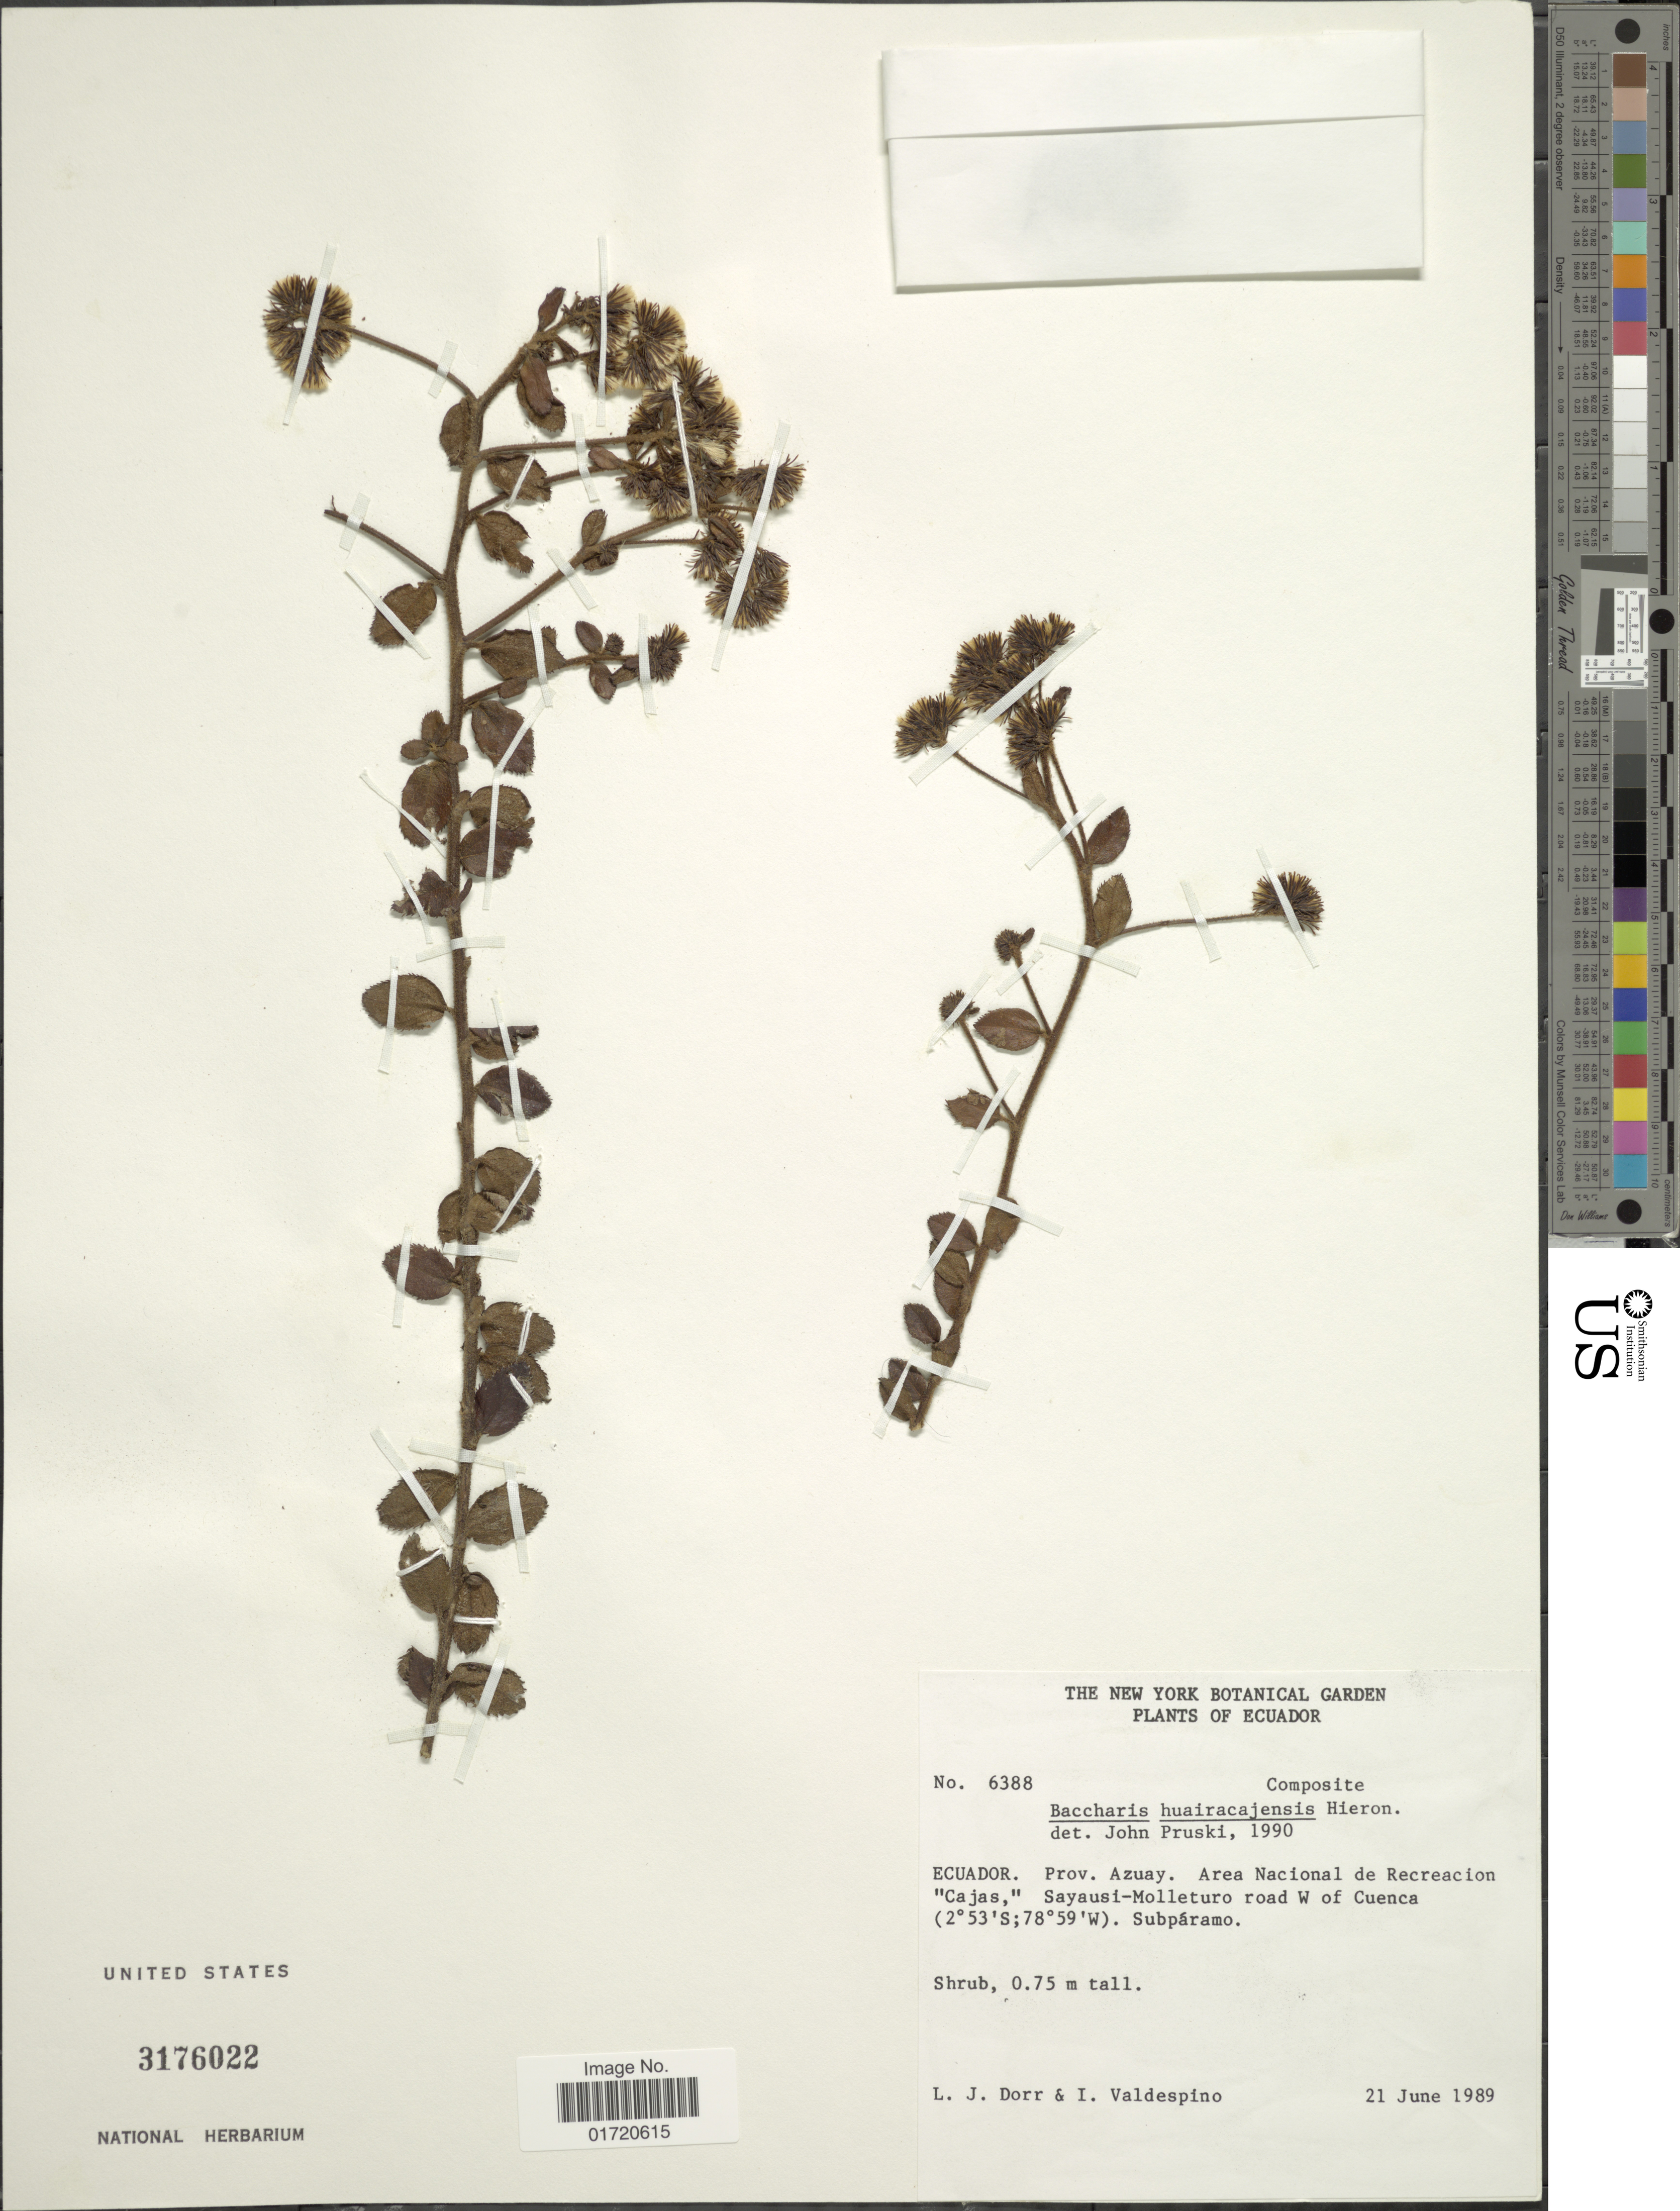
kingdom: Plantae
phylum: Tracheophyta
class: Magnoliopsida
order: Asterales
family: Asteraceae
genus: Baccharis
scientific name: Baccharis huairacajensis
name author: Hieron.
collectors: L. J. Dorr & I. A. Valdespino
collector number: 6388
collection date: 1989-06-21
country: Ecuador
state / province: Azuay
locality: Area Nacional de Recreacion Cajas, Sayausi-Molleturo road W of Cuenca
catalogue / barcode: US 3176022